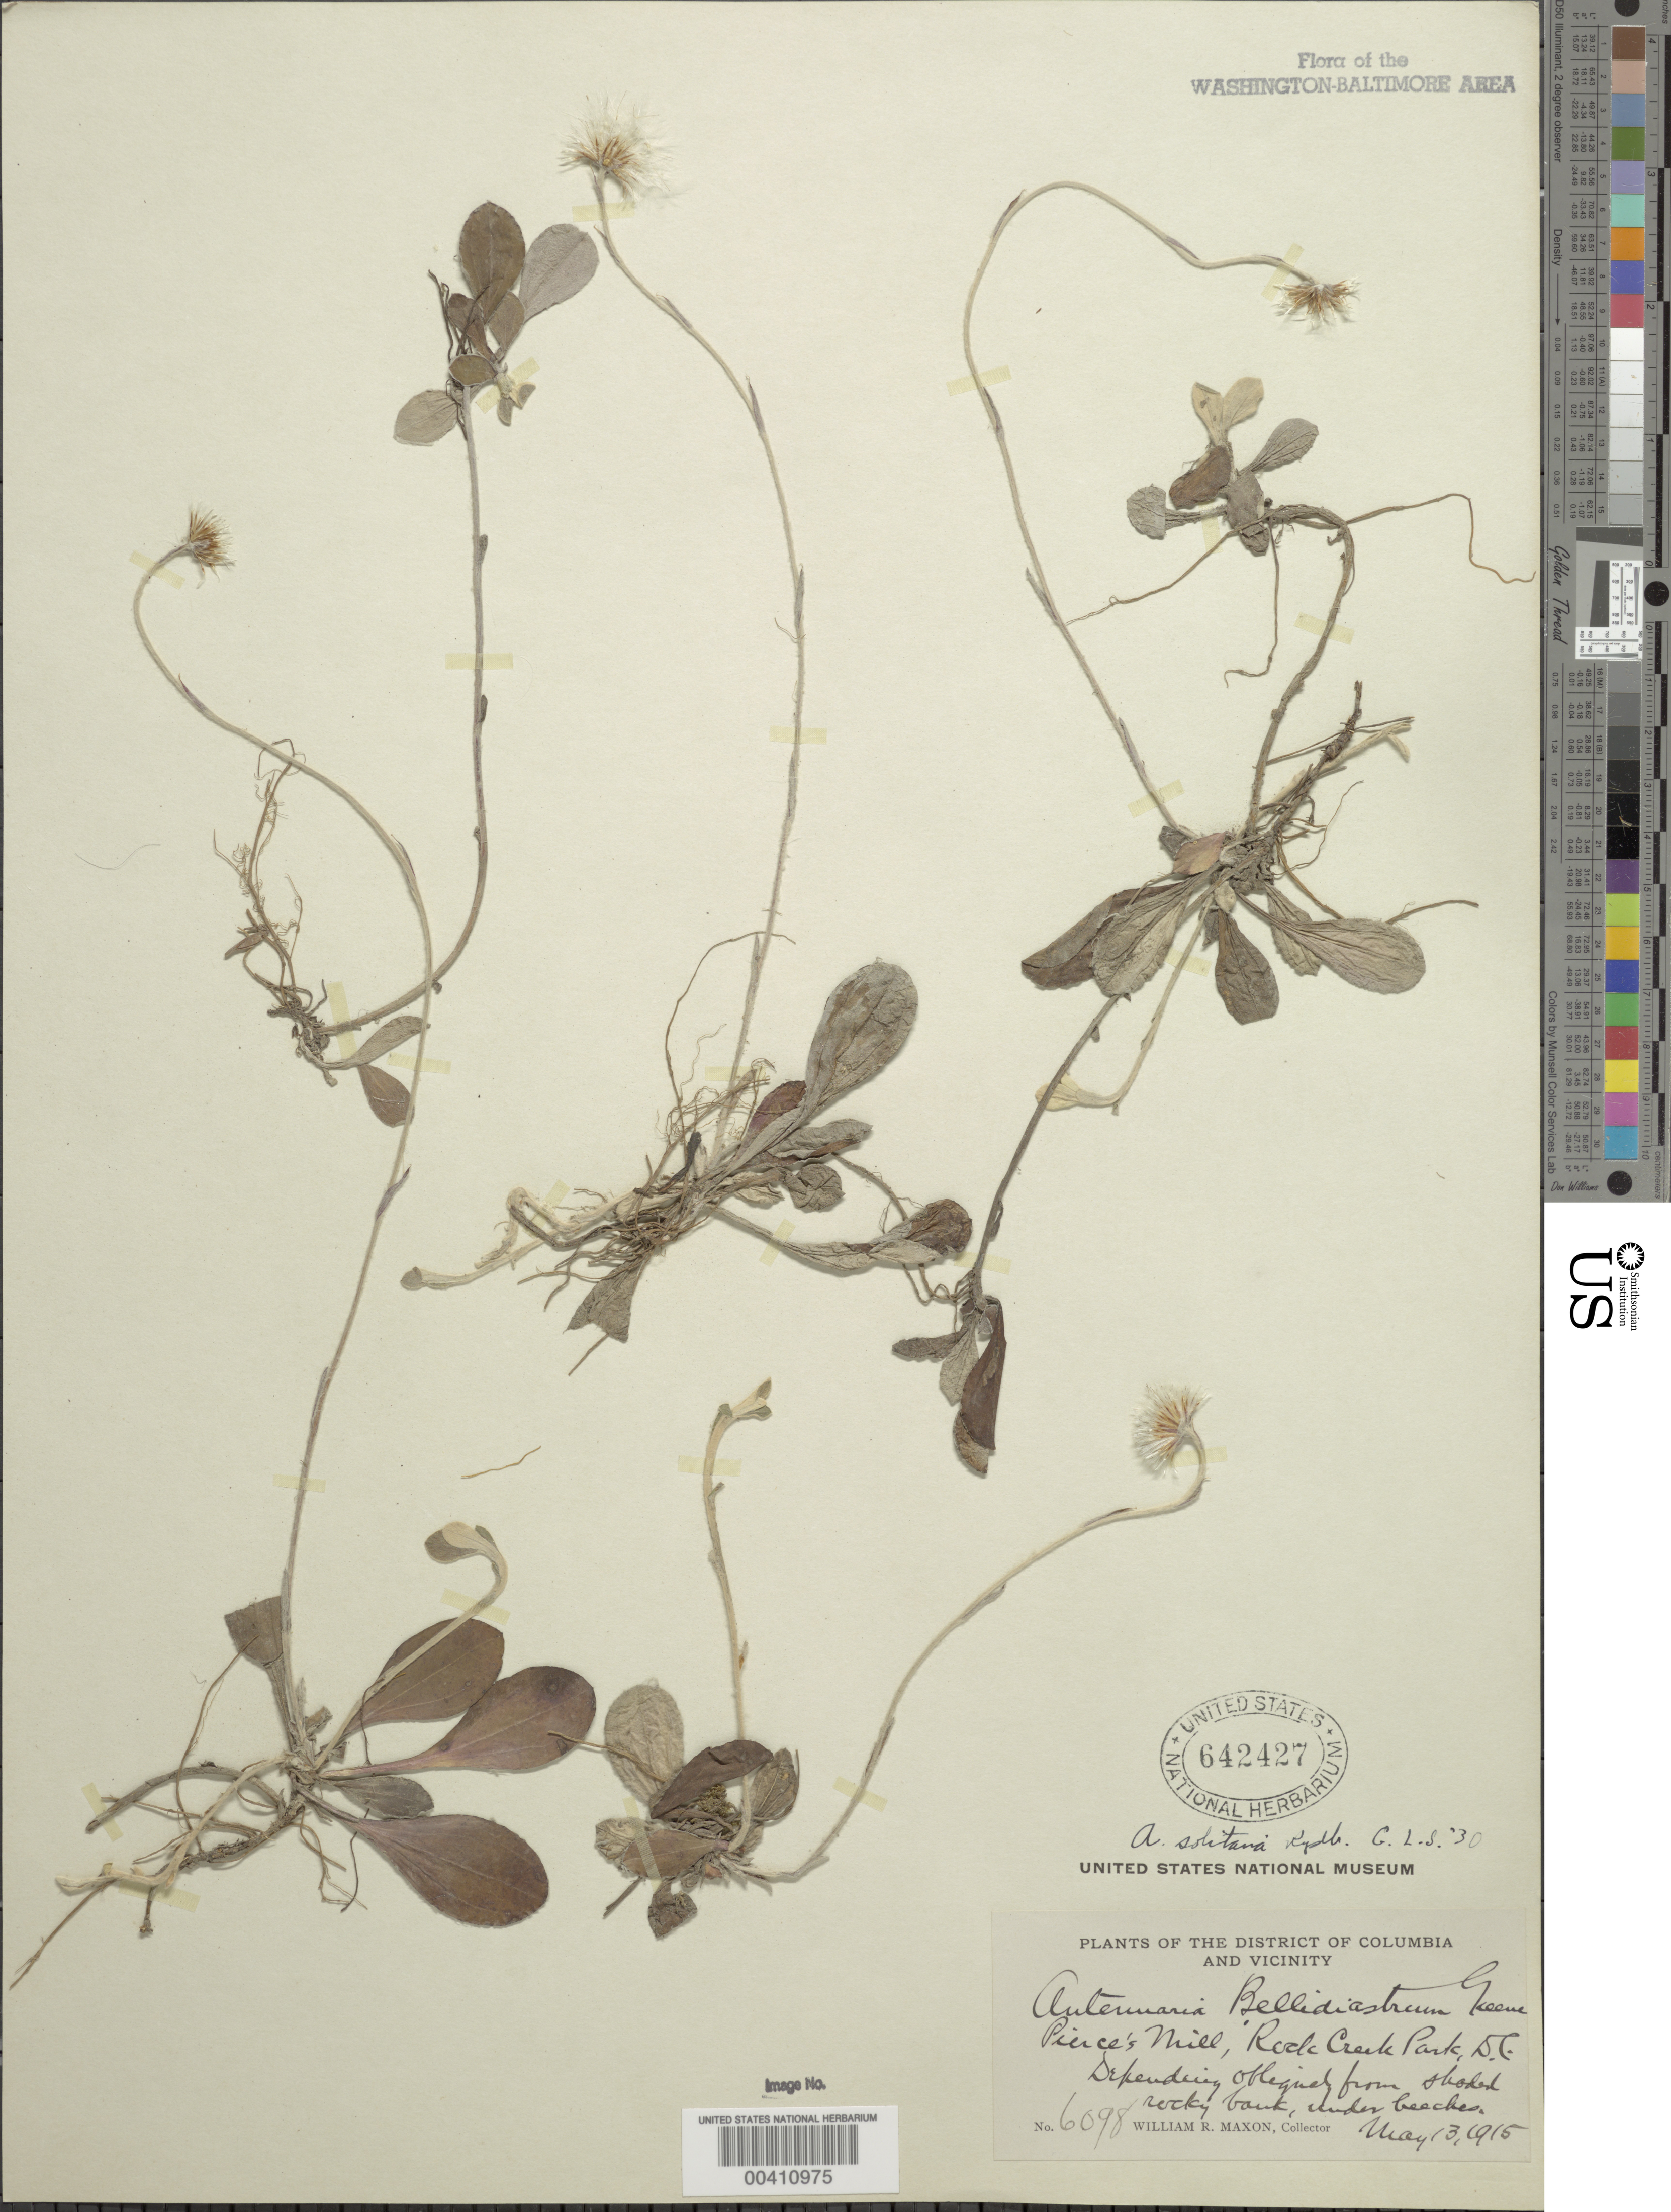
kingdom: Plantae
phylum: Tracheophyta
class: Magnoliopsida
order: Asterales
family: Asteraceae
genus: Antennaria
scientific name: Antennaria solitaria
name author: Rydb.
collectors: W. R. Maxon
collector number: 6098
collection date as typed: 13 May 1915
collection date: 1915-05-13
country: United States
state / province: District of Columbia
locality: Pierce's Mill, Rock Creek Park Rock Creek Park & vicinity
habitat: Shaded rocky bank, under beeches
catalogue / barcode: US 642427